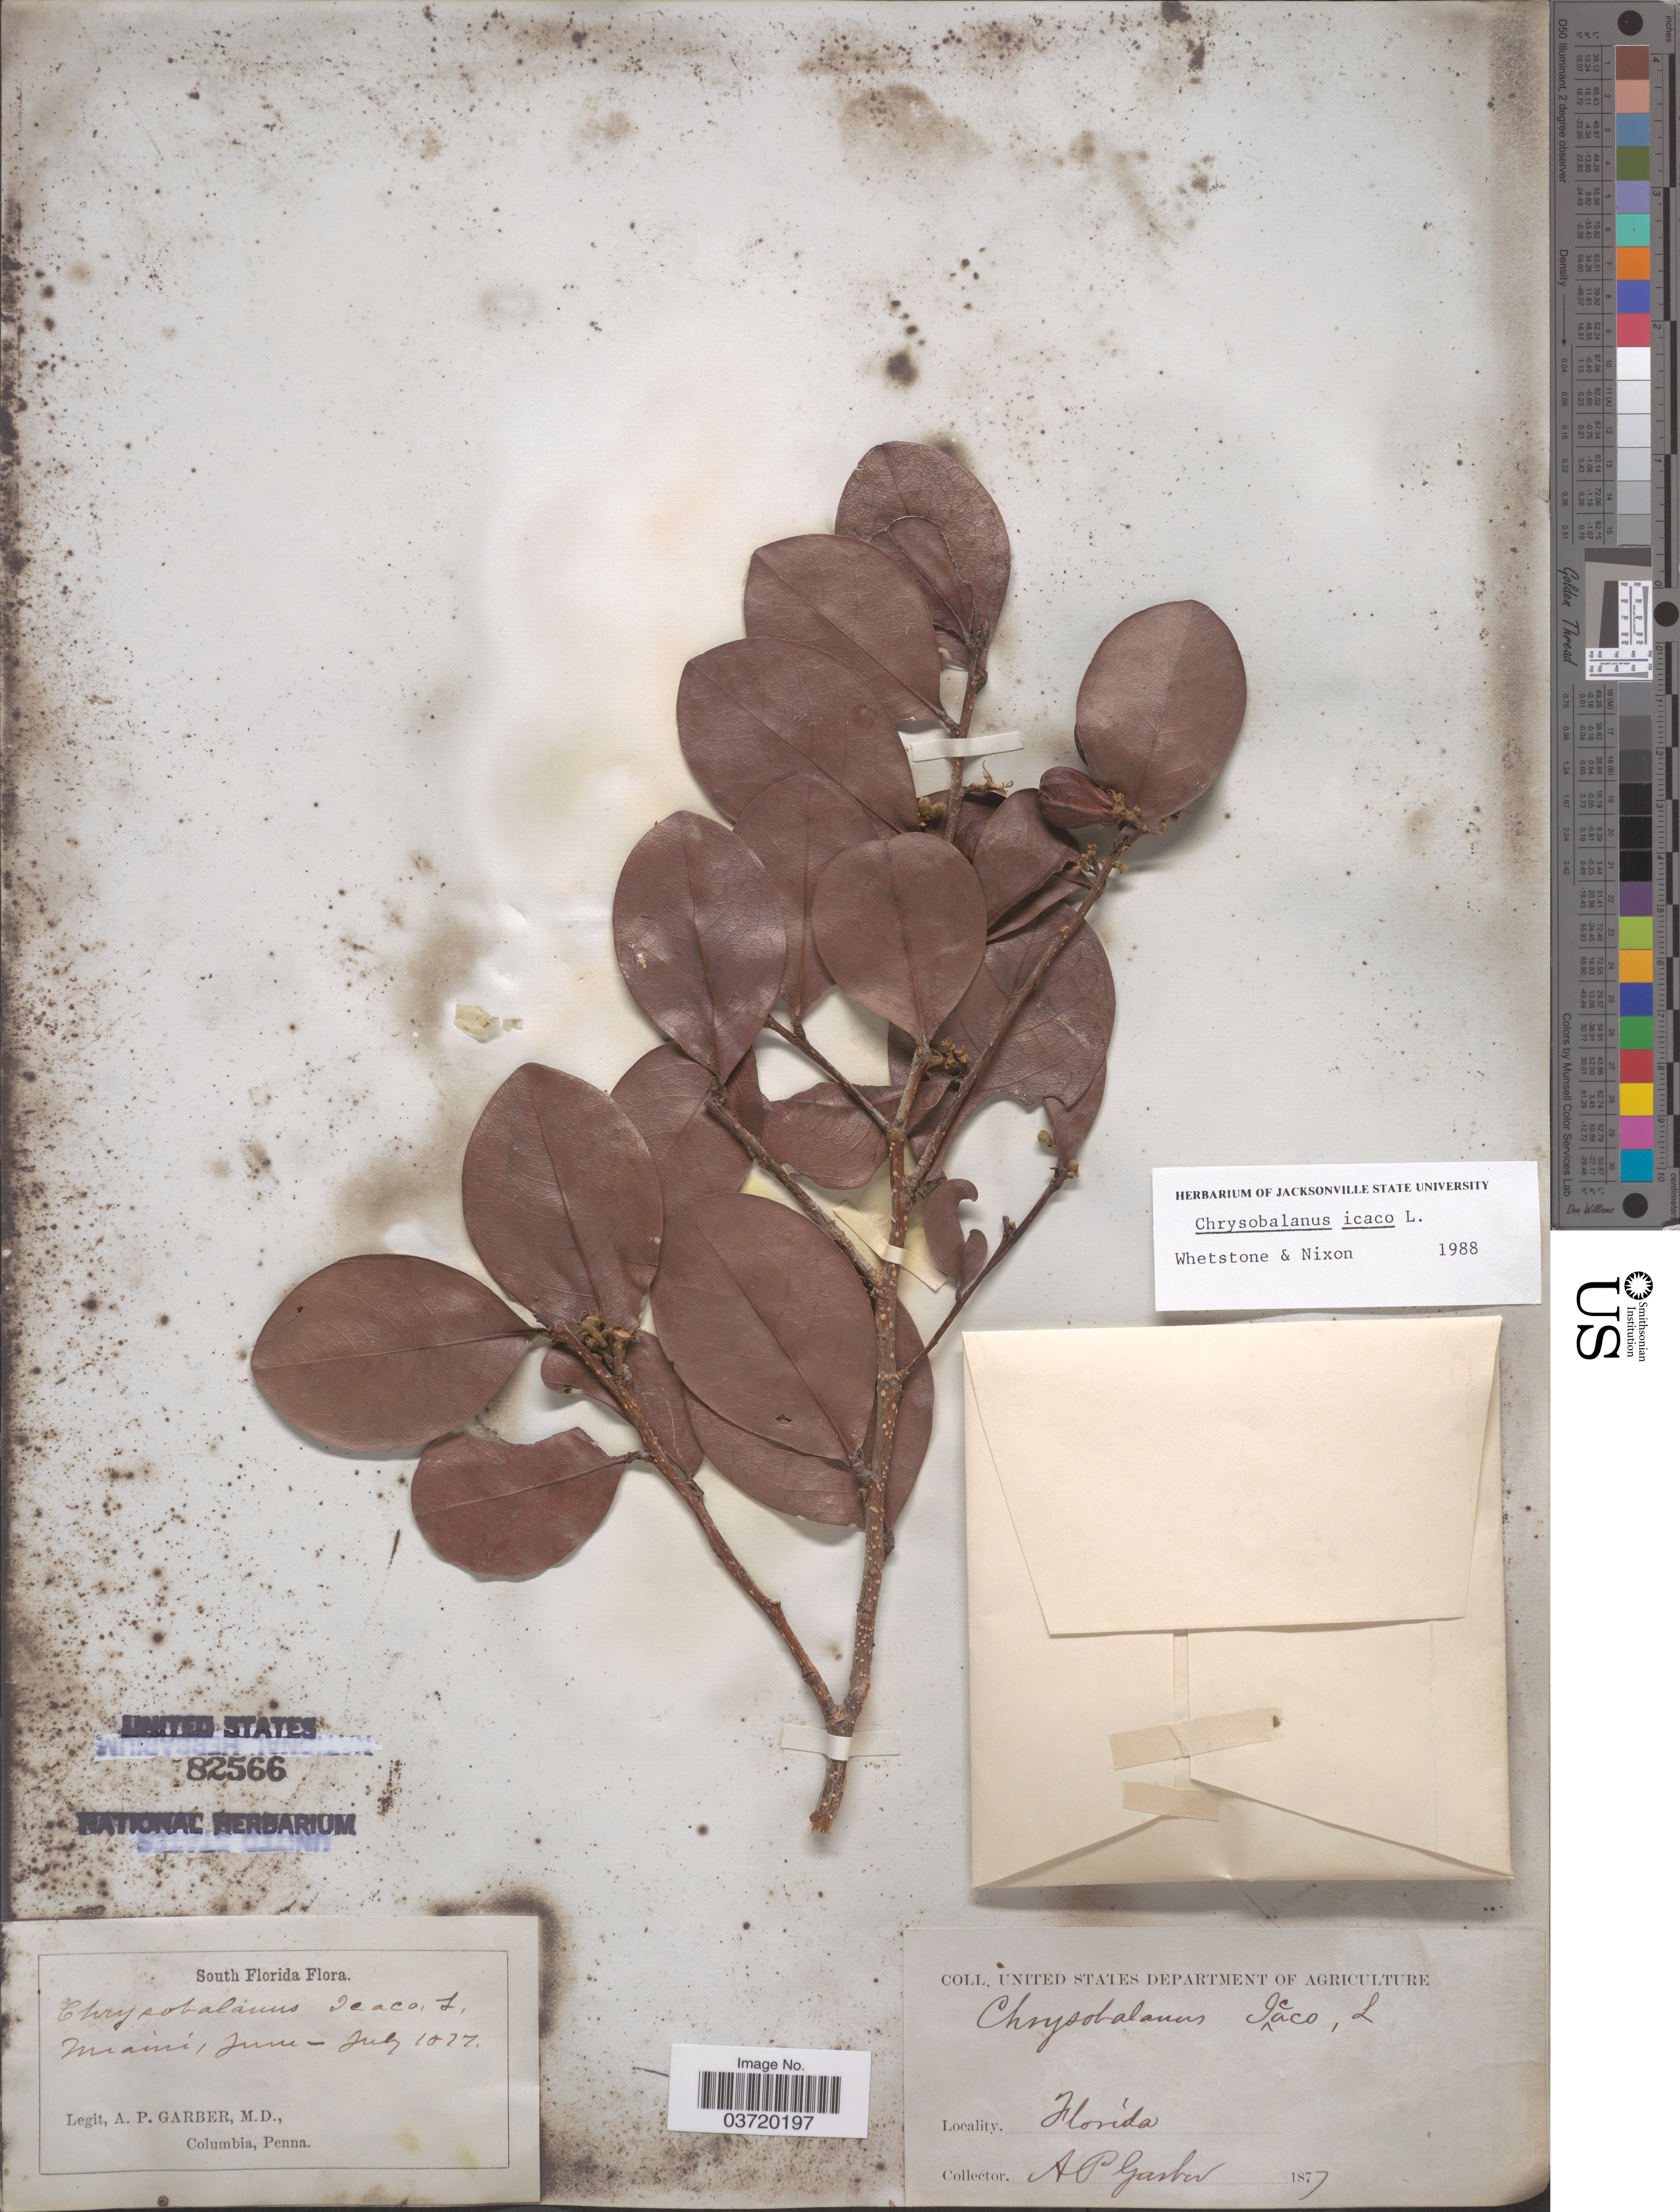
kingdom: Plantae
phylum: Tracheophyta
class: Magnoliopsida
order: Malpighiales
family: Chrysobalanaceae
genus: Chrysobalanus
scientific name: Chrysobalanus icaco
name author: L.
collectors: A. P. Garber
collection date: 1877-06/1877-07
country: United States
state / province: Florida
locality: South Florida. Miami.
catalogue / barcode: US 82566